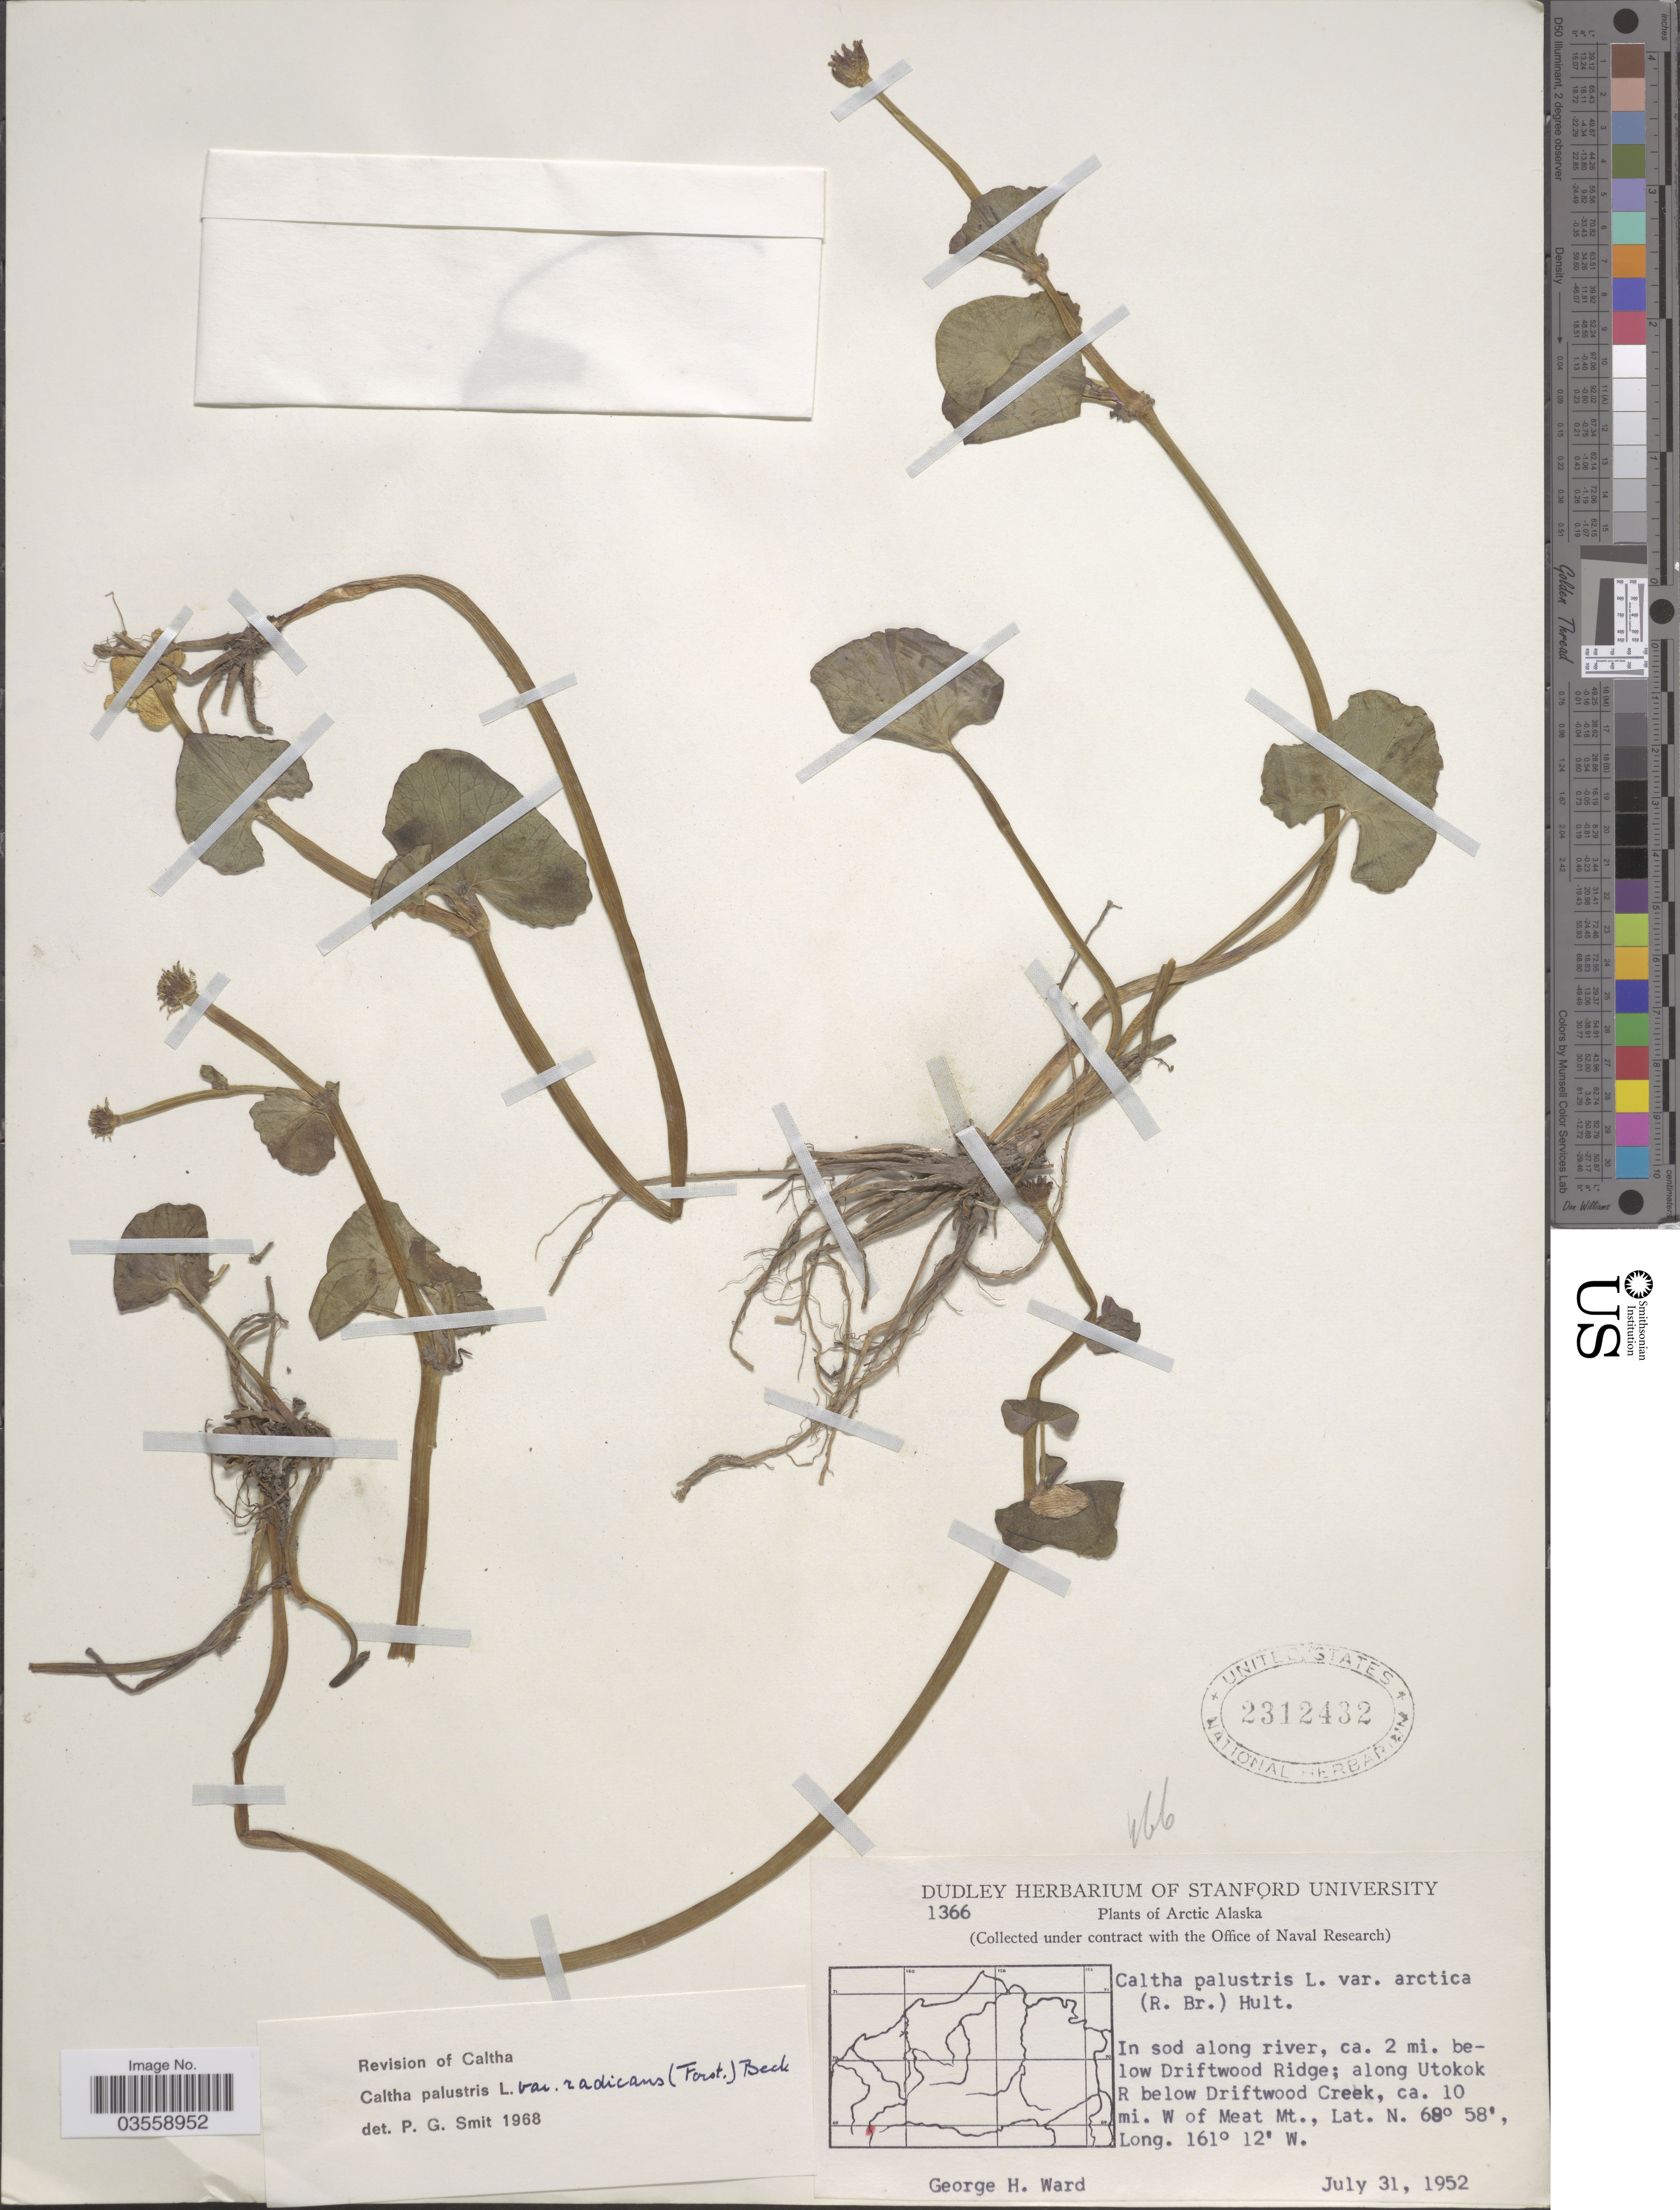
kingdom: Plantae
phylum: Tracheophyta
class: Magnoliopsida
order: Ranunculales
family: Ranunculaceae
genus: Caltha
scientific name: Caltha palustris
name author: L.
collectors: G. H. Ward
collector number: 1366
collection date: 1952-07-31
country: United States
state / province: Alaska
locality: Arctic Alaska. In sod along river, ca. 2 mi. below Driftwood Ridge; along Utokok R below Driftwood Creek, ca. 10 mi. W of Meat Mt.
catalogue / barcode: US 2312432